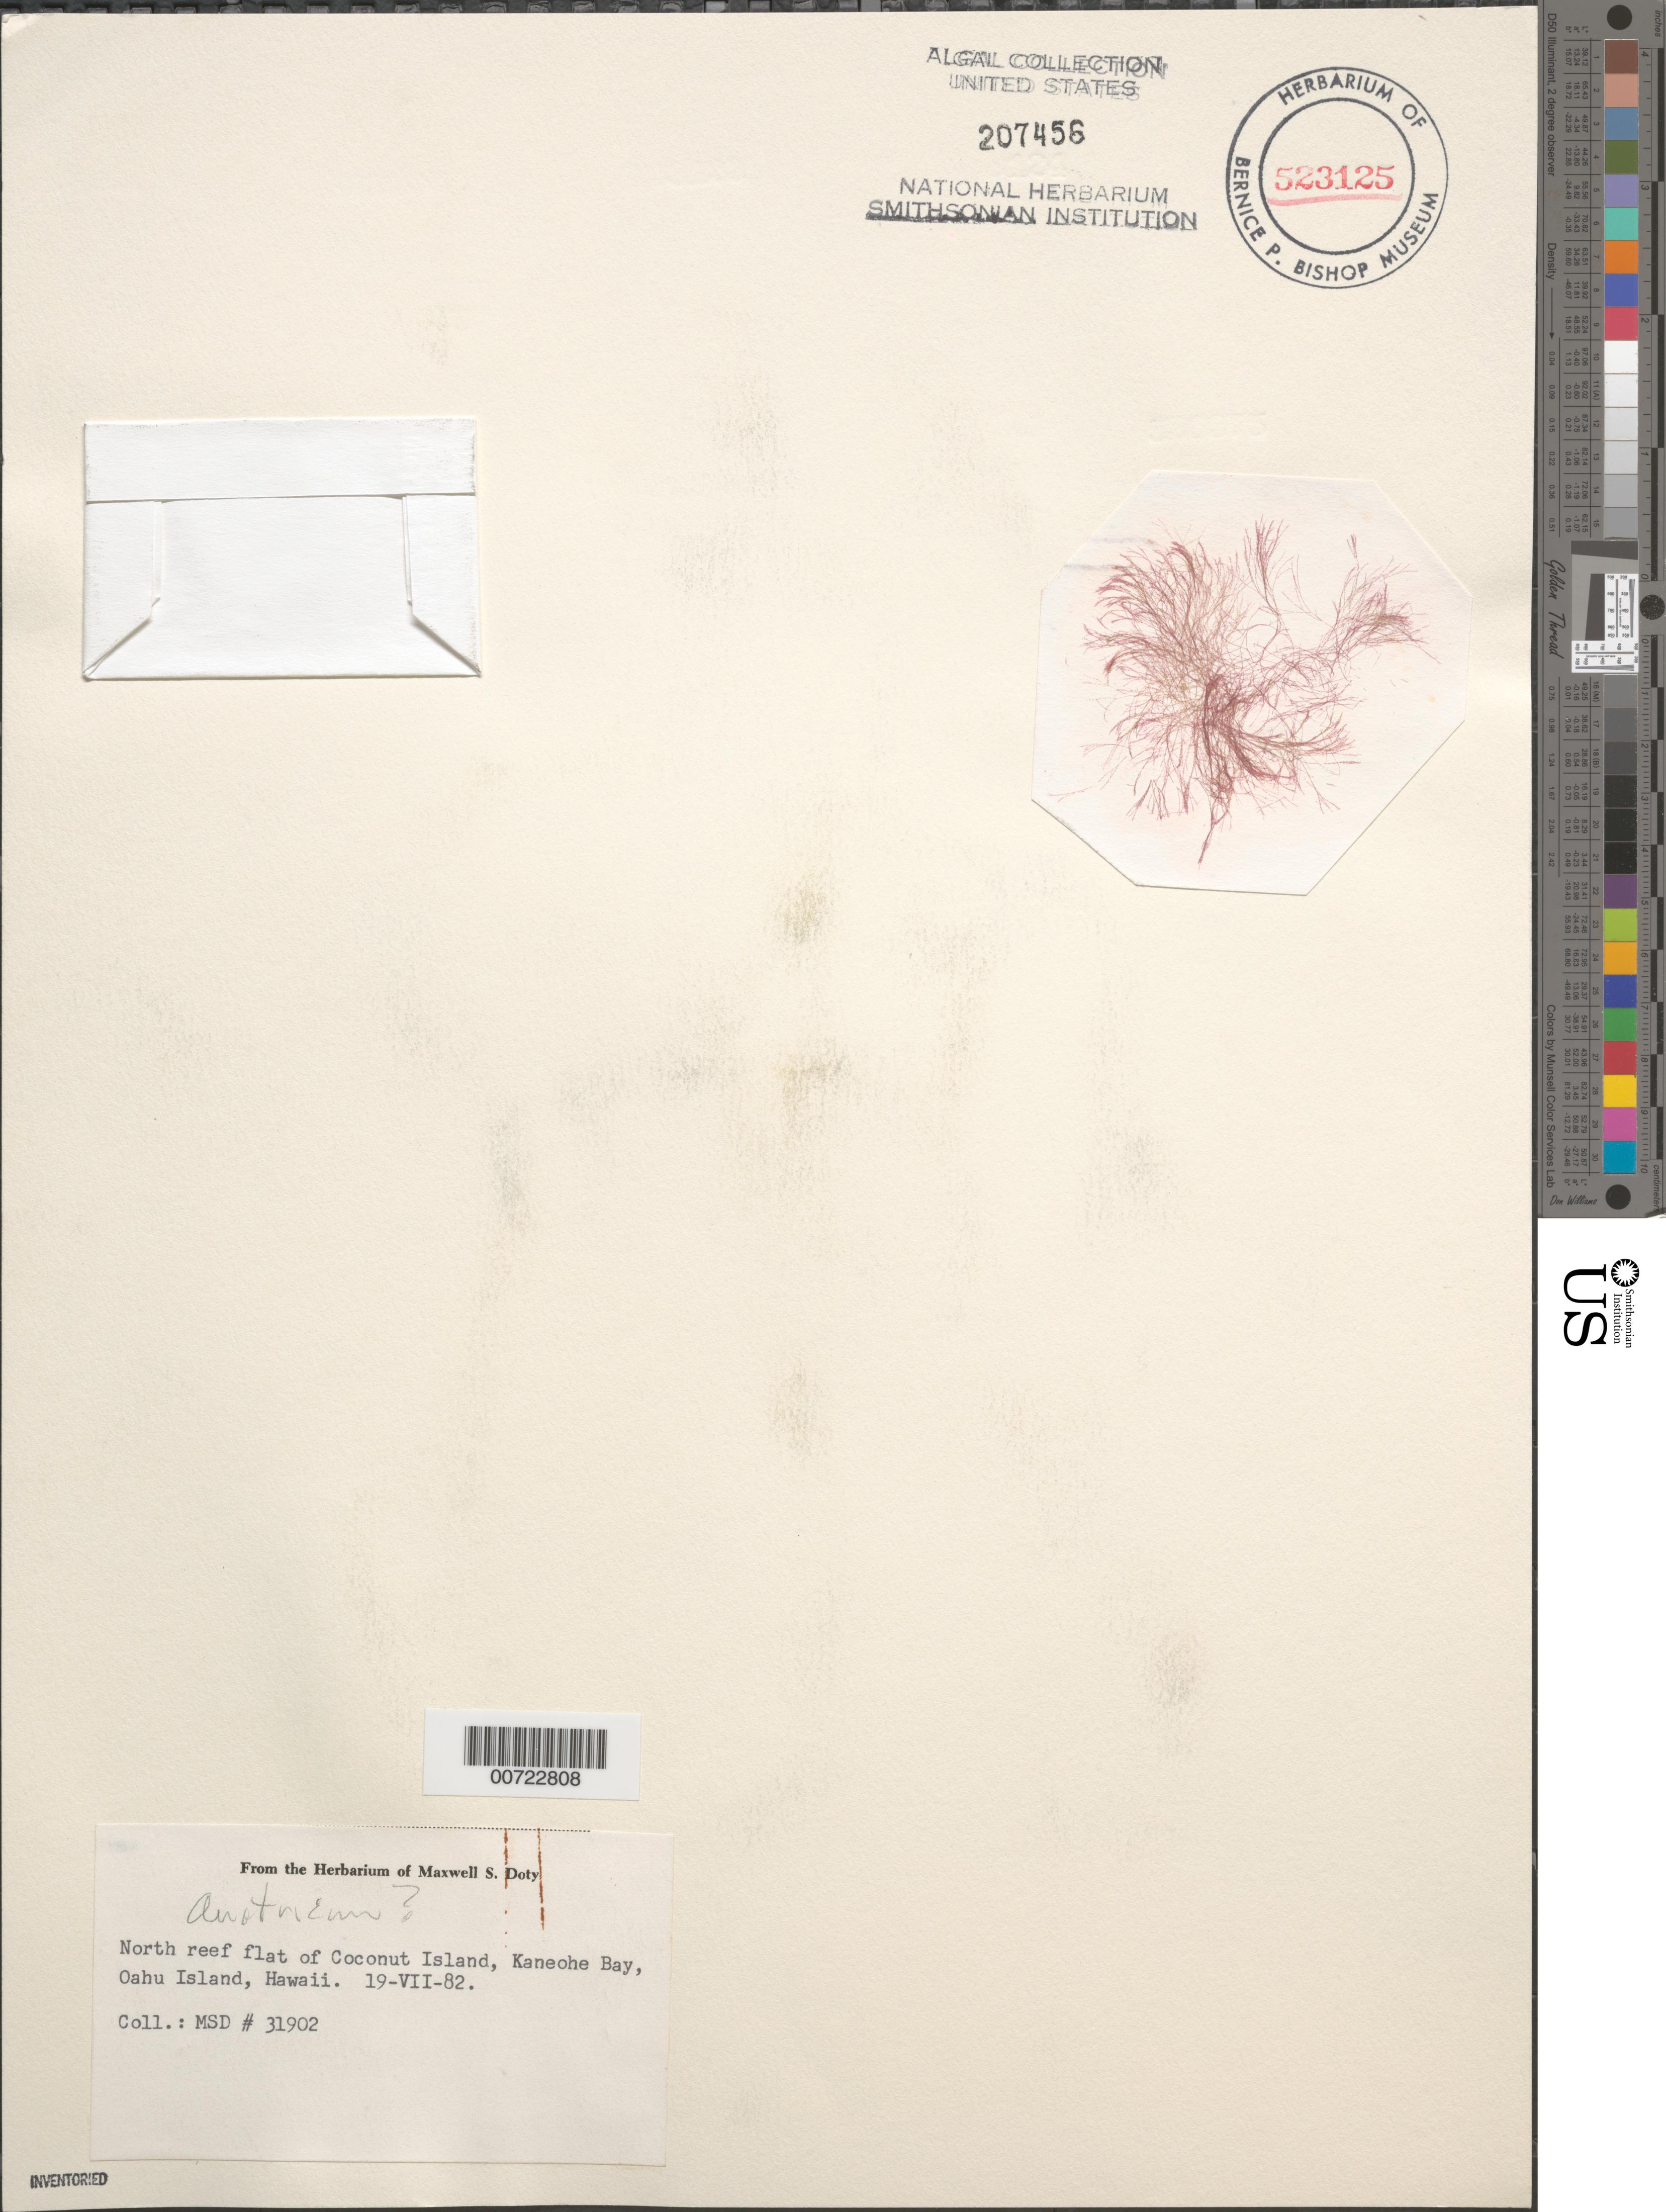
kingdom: Plantae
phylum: Rhodophyta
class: Florideophyceae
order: Ceramiales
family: Wrangeliaceae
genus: Anotrichium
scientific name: Anotrichium sp.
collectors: J. Fisher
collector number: MSD 31902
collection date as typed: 14 Oct 1982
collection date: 1982-10-14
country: United States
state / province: Hawaii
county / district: Honolulu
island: Oahu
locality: Coconut Island North Reef, Kaneohe Bay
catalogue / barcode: US 207456